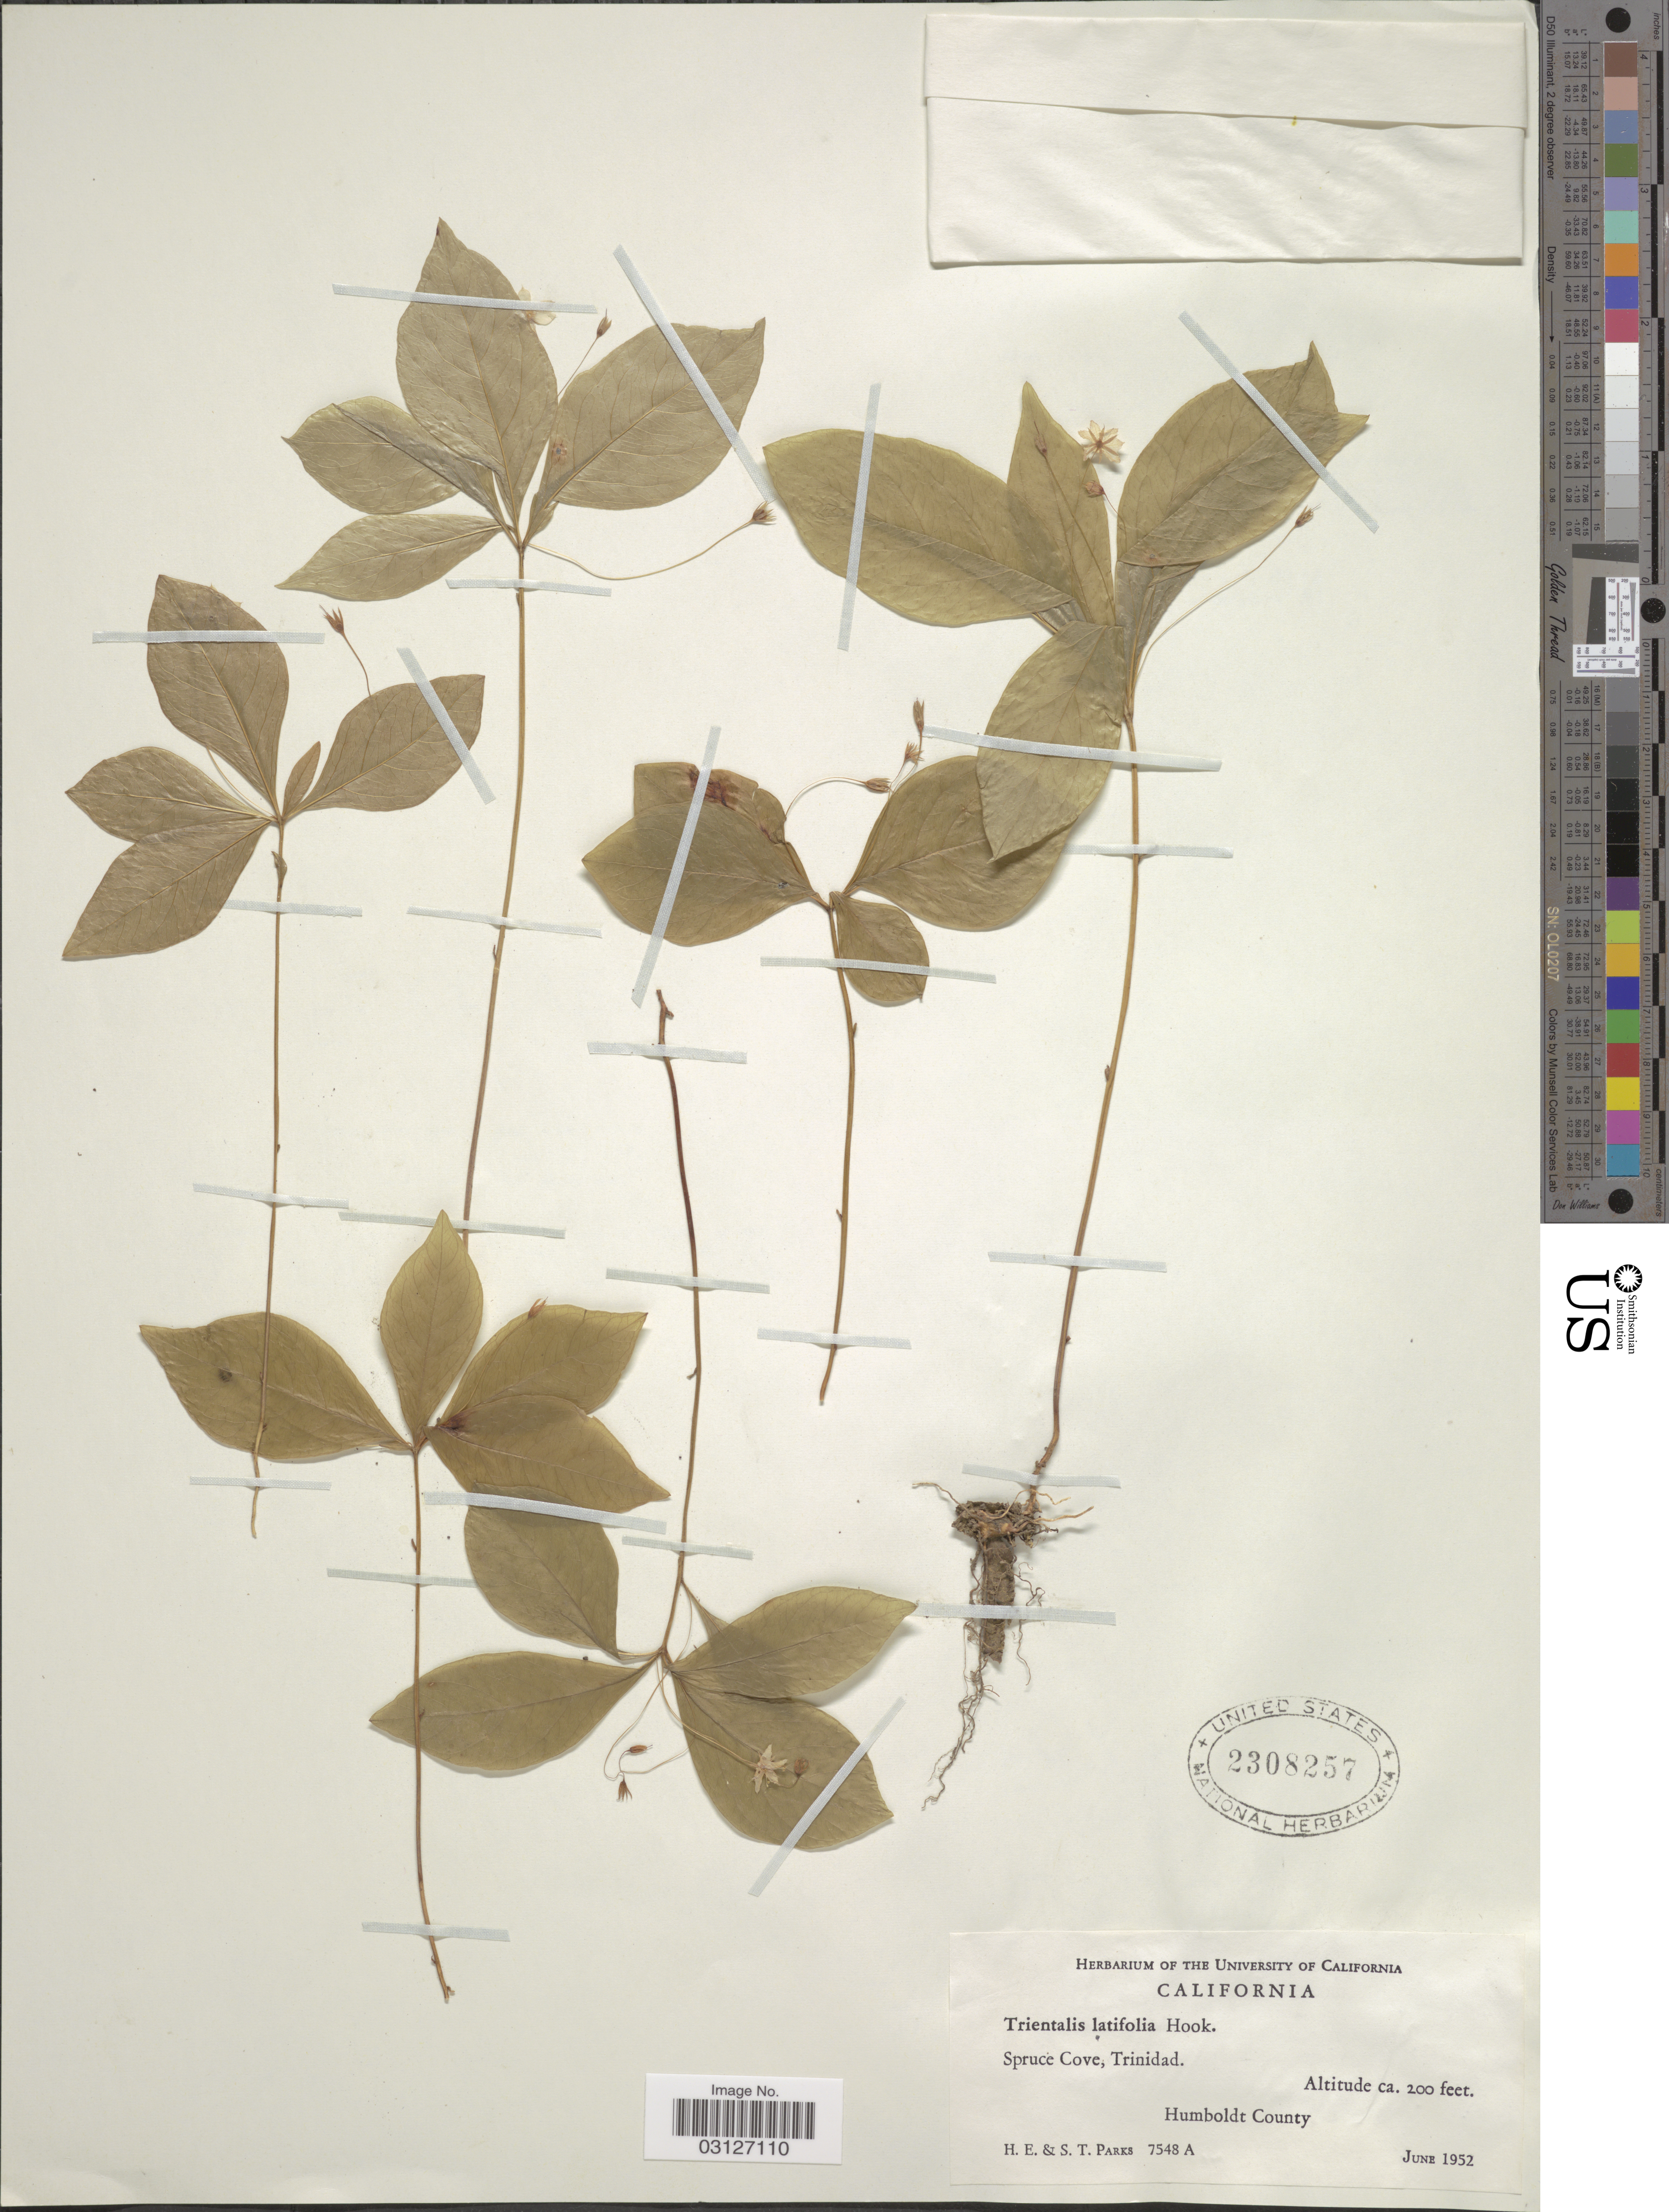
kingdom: Plantae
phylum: Tracheophyta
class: Magnoliopsida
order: Ericales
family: Primulaceae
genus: Trientalis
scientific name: Trientalis latifolia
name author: Hook.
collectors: H. E. Parks & S. Parks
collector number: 7548A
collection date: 1952-06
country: United States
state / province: California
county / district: Humboldt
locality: Spruce Cove, Trinidad. Humboldt County.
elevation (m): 61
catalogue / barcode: US 2308257